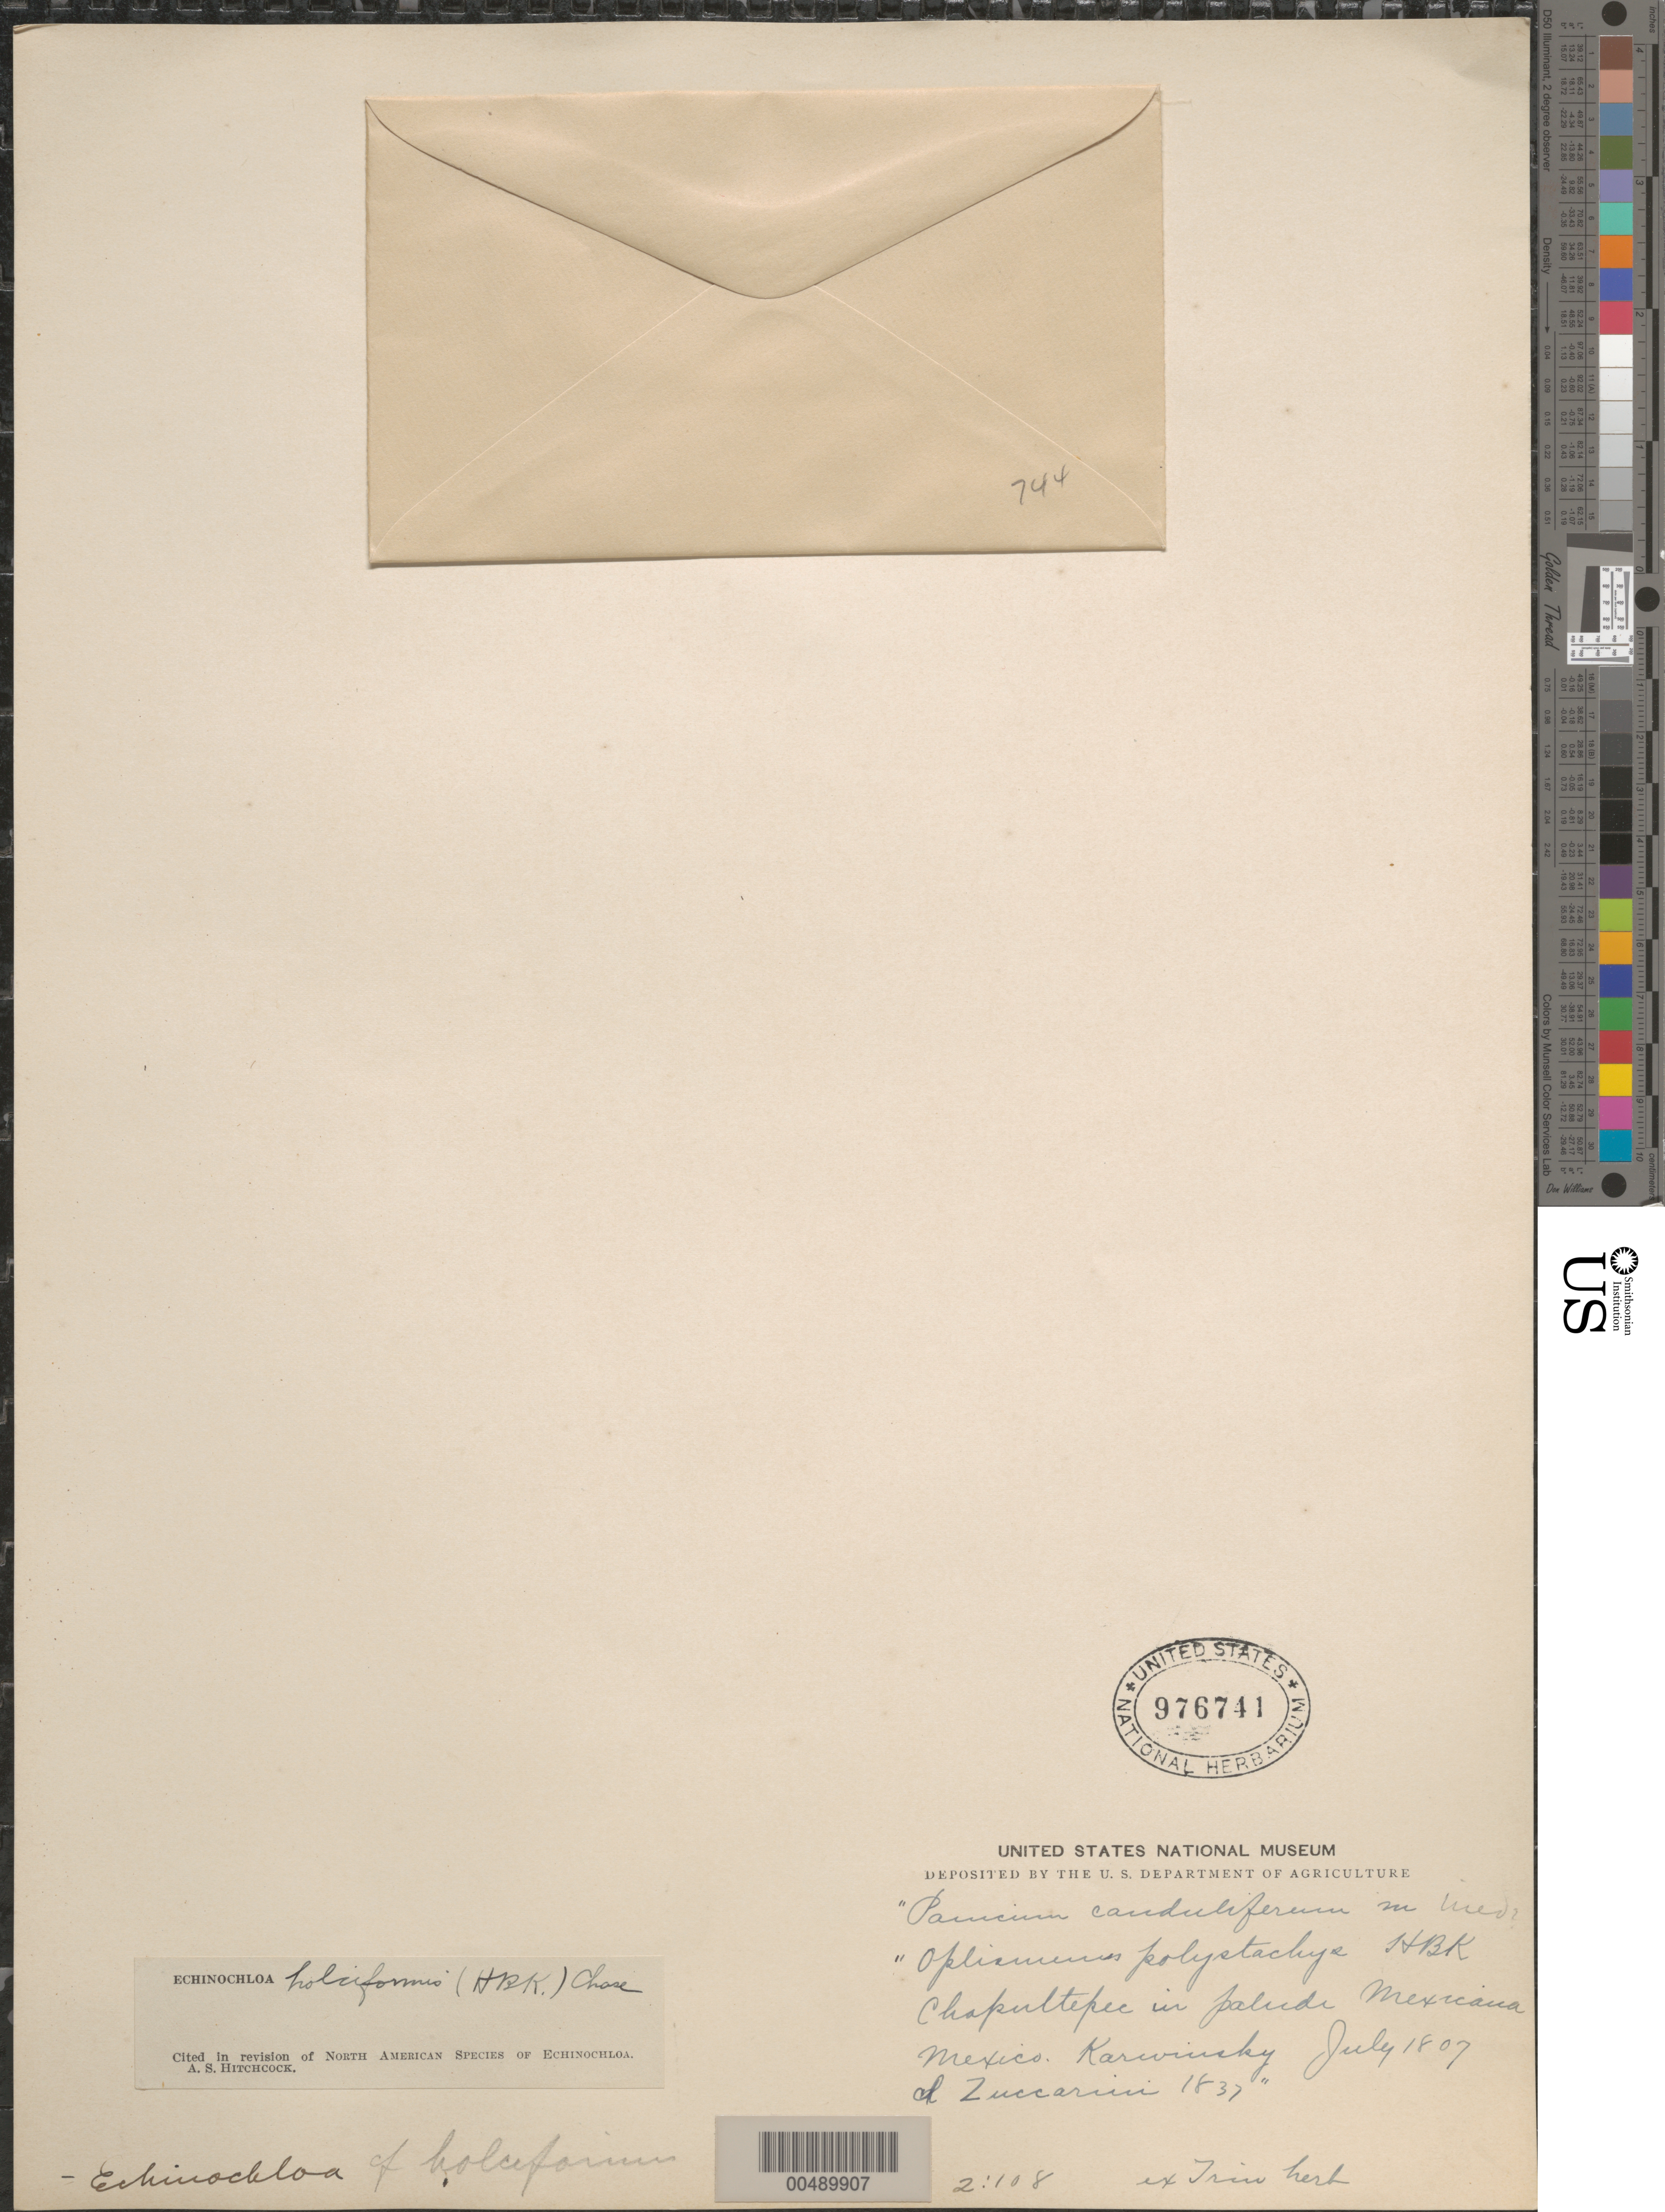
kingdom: Plantae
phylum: Tracheophyta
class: Liliopsida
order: Poales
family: Poaceae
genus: Echinochloa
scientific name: Echinochloa holciformis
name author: (Kunth) Chase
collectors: W. F. Karwinski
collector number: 1837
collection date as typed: Jul 1807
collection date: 1807-07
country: Mexico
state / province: Distrito Federal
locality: Chapultepec in paludi Mexicana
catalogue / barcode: US 976741